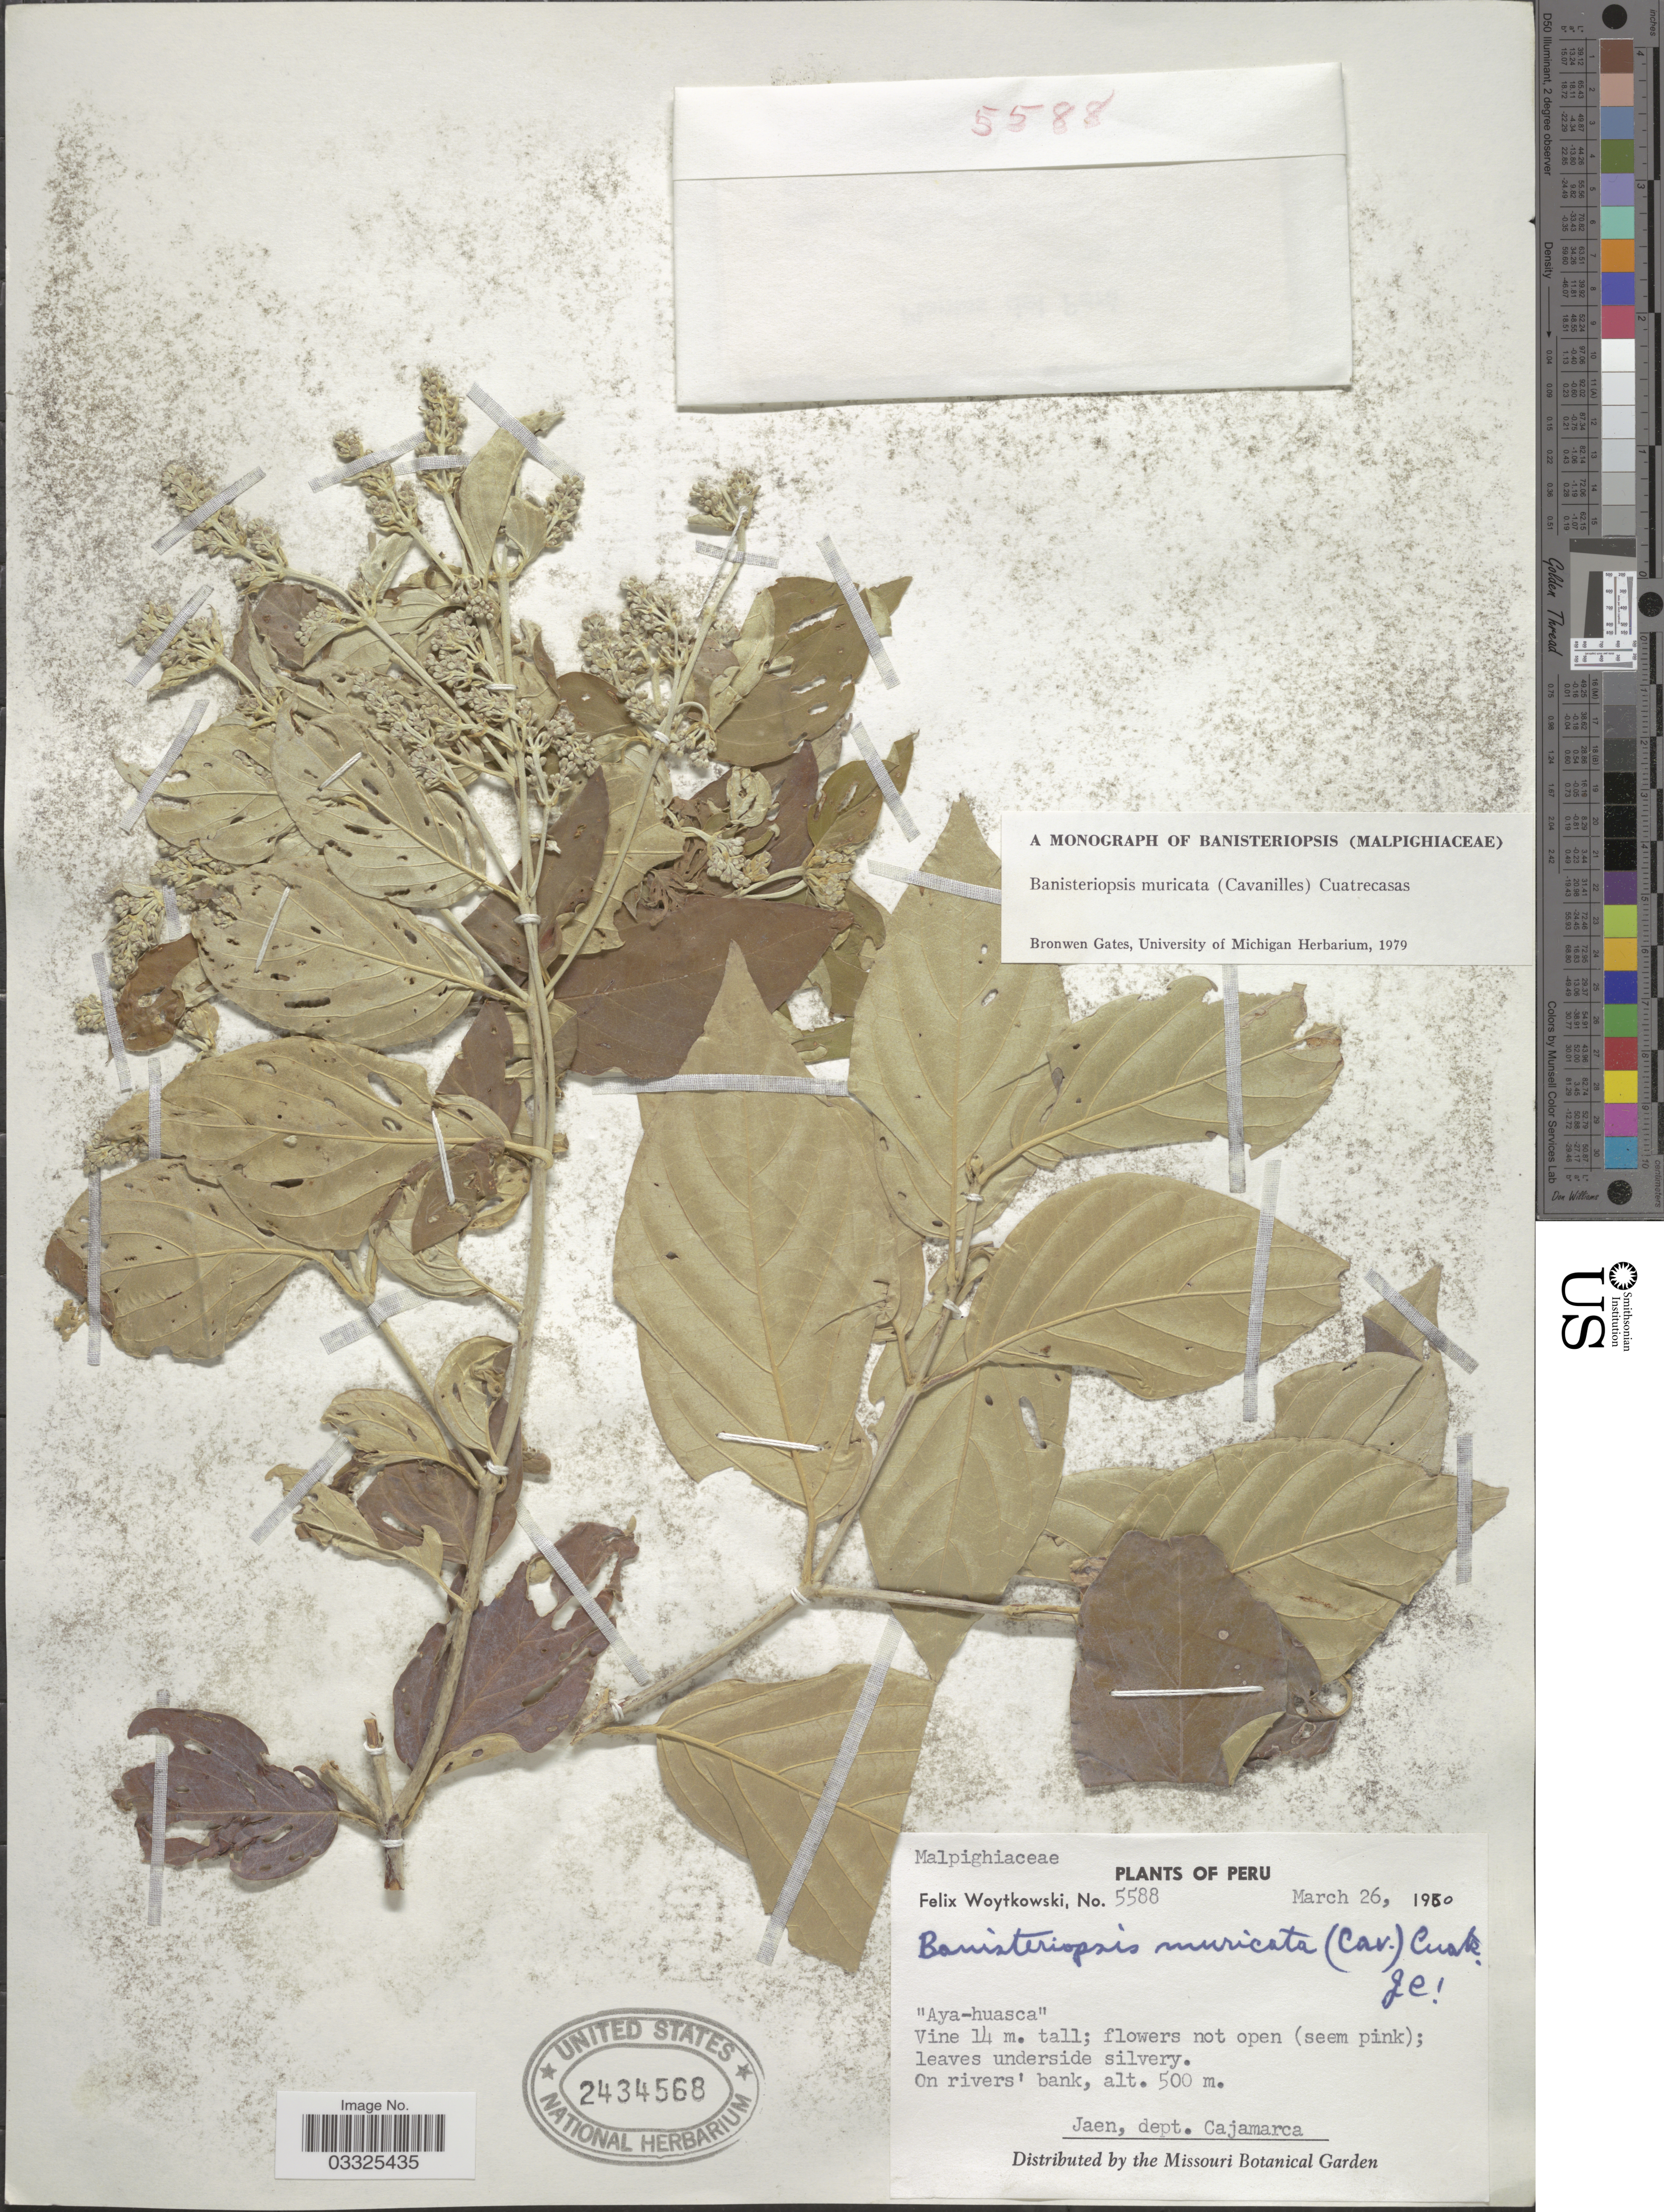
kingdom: Plantae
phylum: Tracheophyta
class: Magnoliopsida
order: Malpighiales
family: Malpighiaceae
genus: Banisteriopsis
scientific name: Banisteriopsis muricata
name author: (Cav.) Cuatrec.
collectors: F. Woytkowski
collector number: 5588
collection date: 1980-03-26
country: Peru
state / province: Cajamarca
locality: Jaen, dept. Cajamarca.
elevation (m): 500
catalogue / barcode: US 2434568